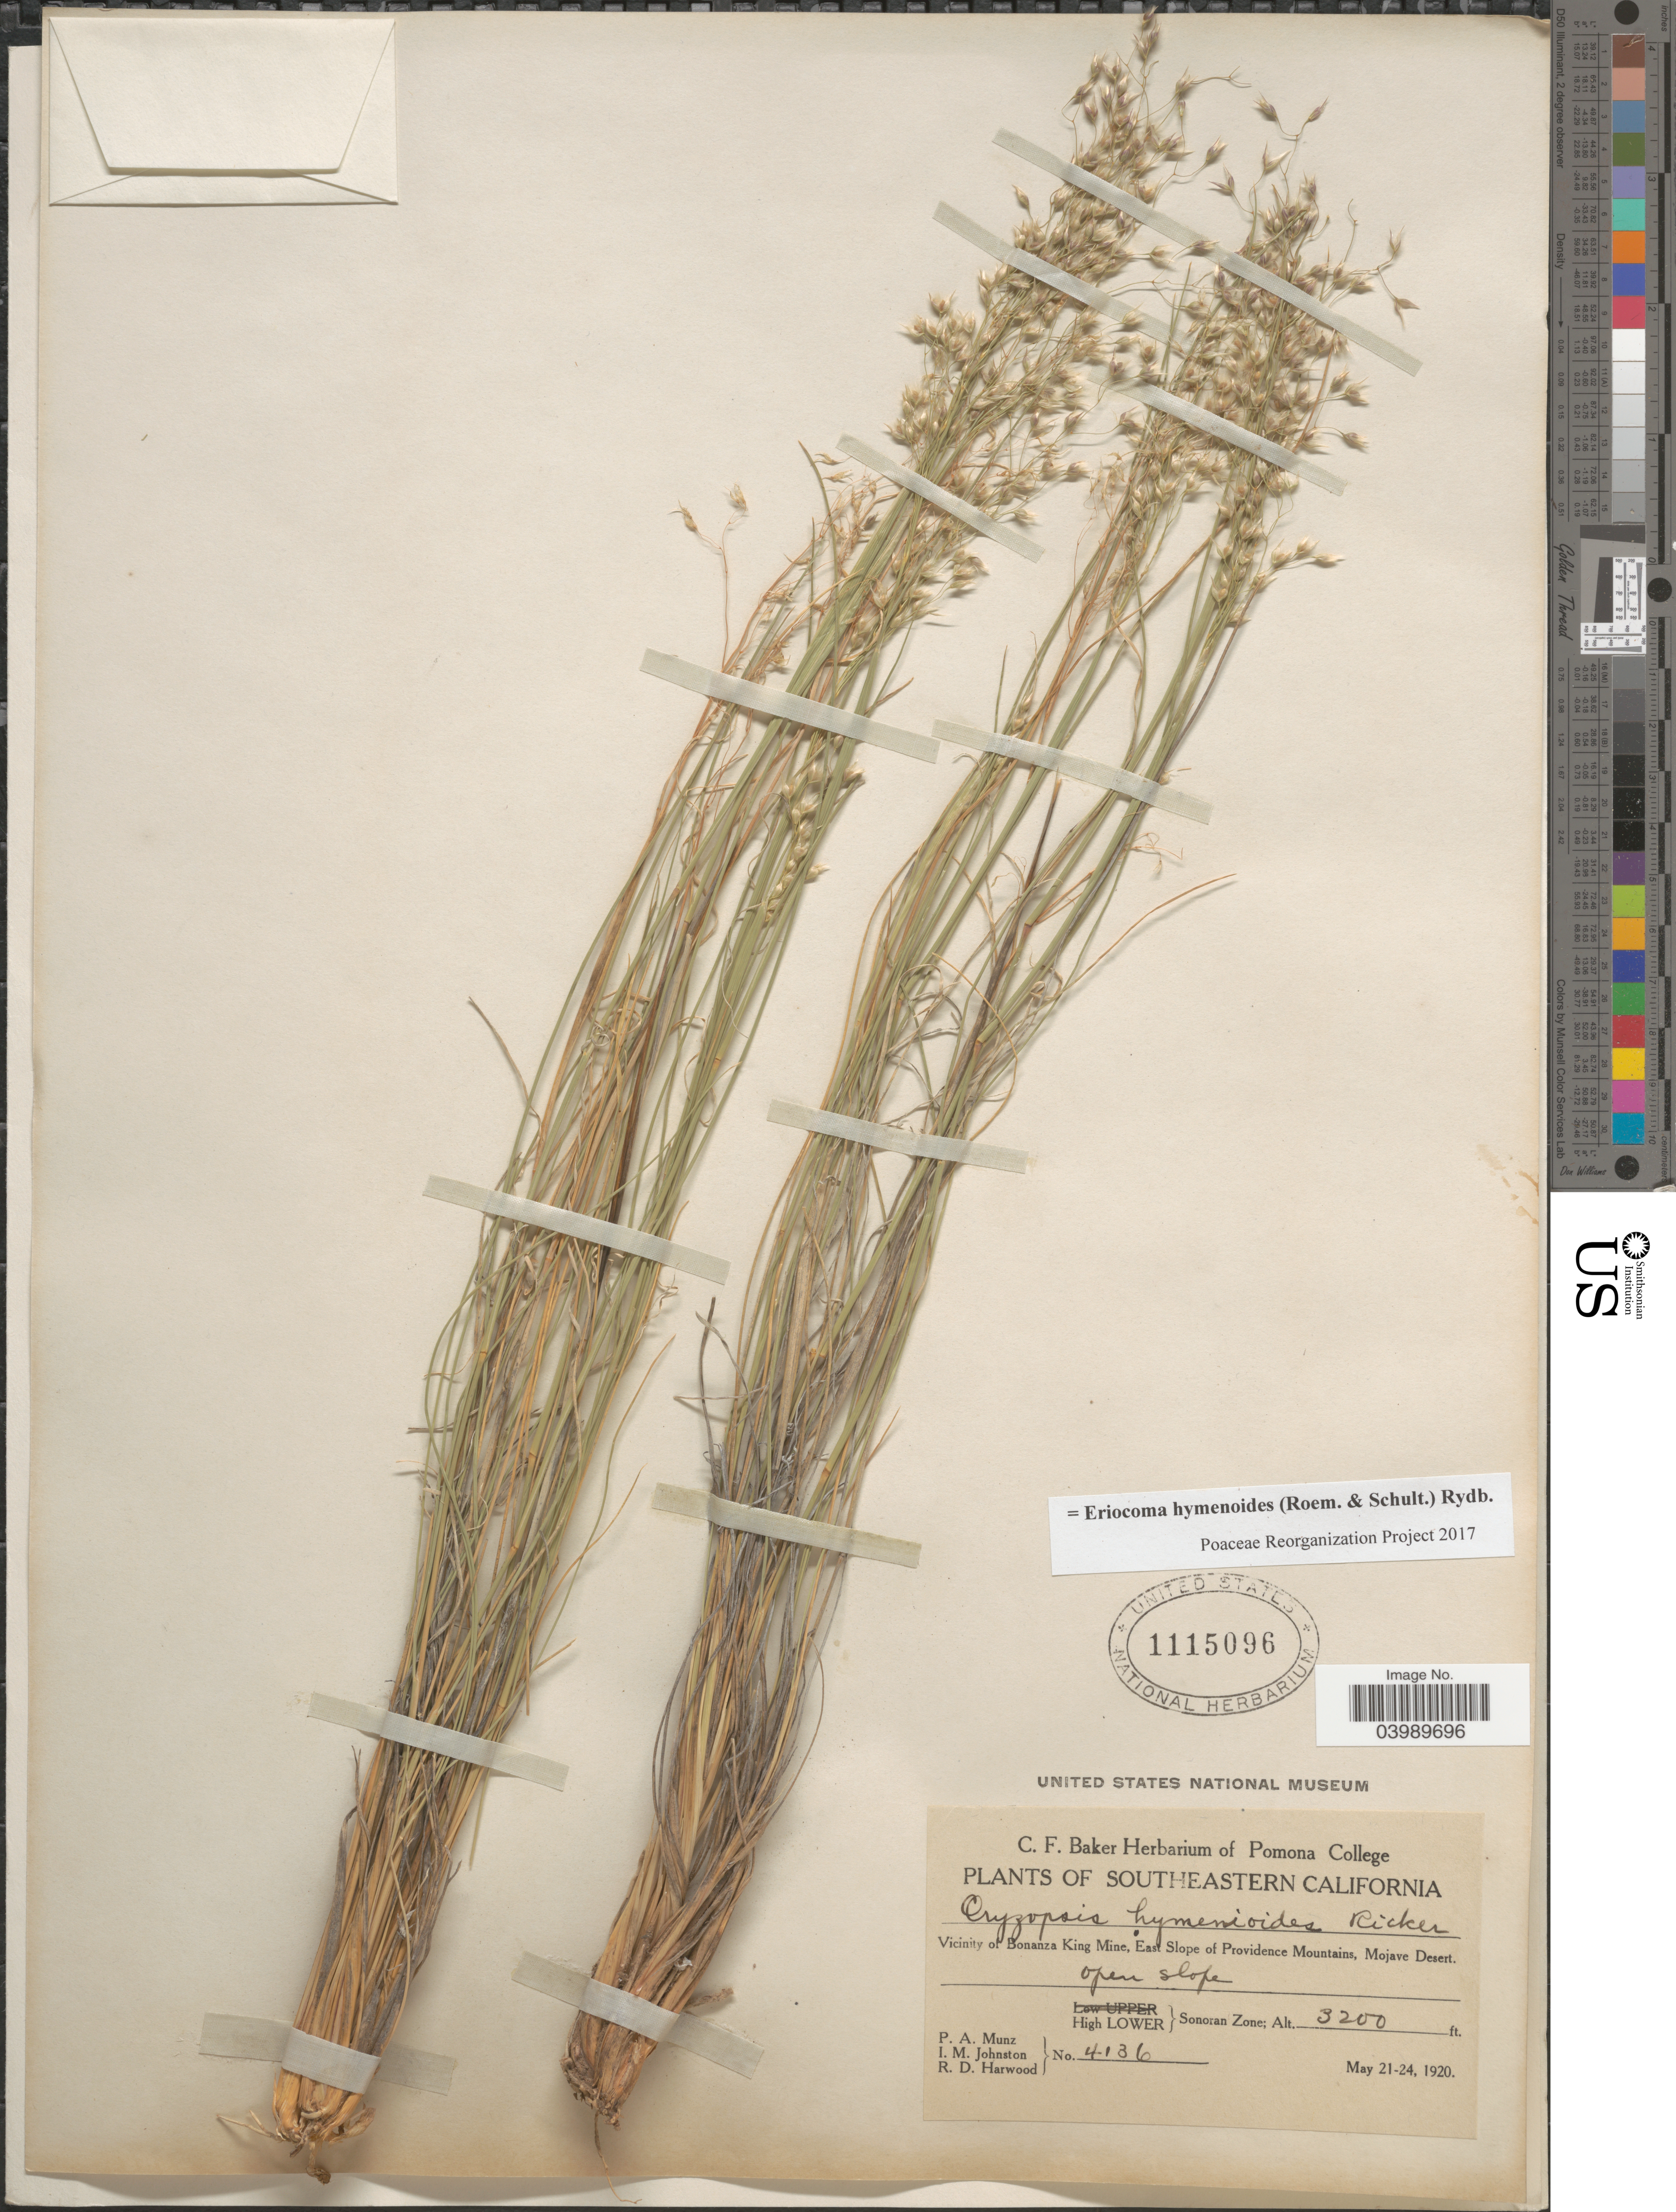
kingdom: Plantae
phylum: Tracheophyta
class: Liliopsida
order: Poales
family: Poaceae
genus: Eriocoma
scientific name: Eriocoma hymenoides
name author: (Roem. & Schult.) Rydb.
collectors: P. A. Munz, I.M. Johnston & R. Harwood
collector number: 4136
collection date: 1920-05-21/1920-05-24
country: United States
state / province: California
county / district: San Bernardino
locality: Southeastern California. Vicinity of Bonanza King Mine, East Slope of Providence Mountains, Mojave Desert. High Lower Sonoran Zone.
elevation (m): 975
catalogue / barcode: US 1115096